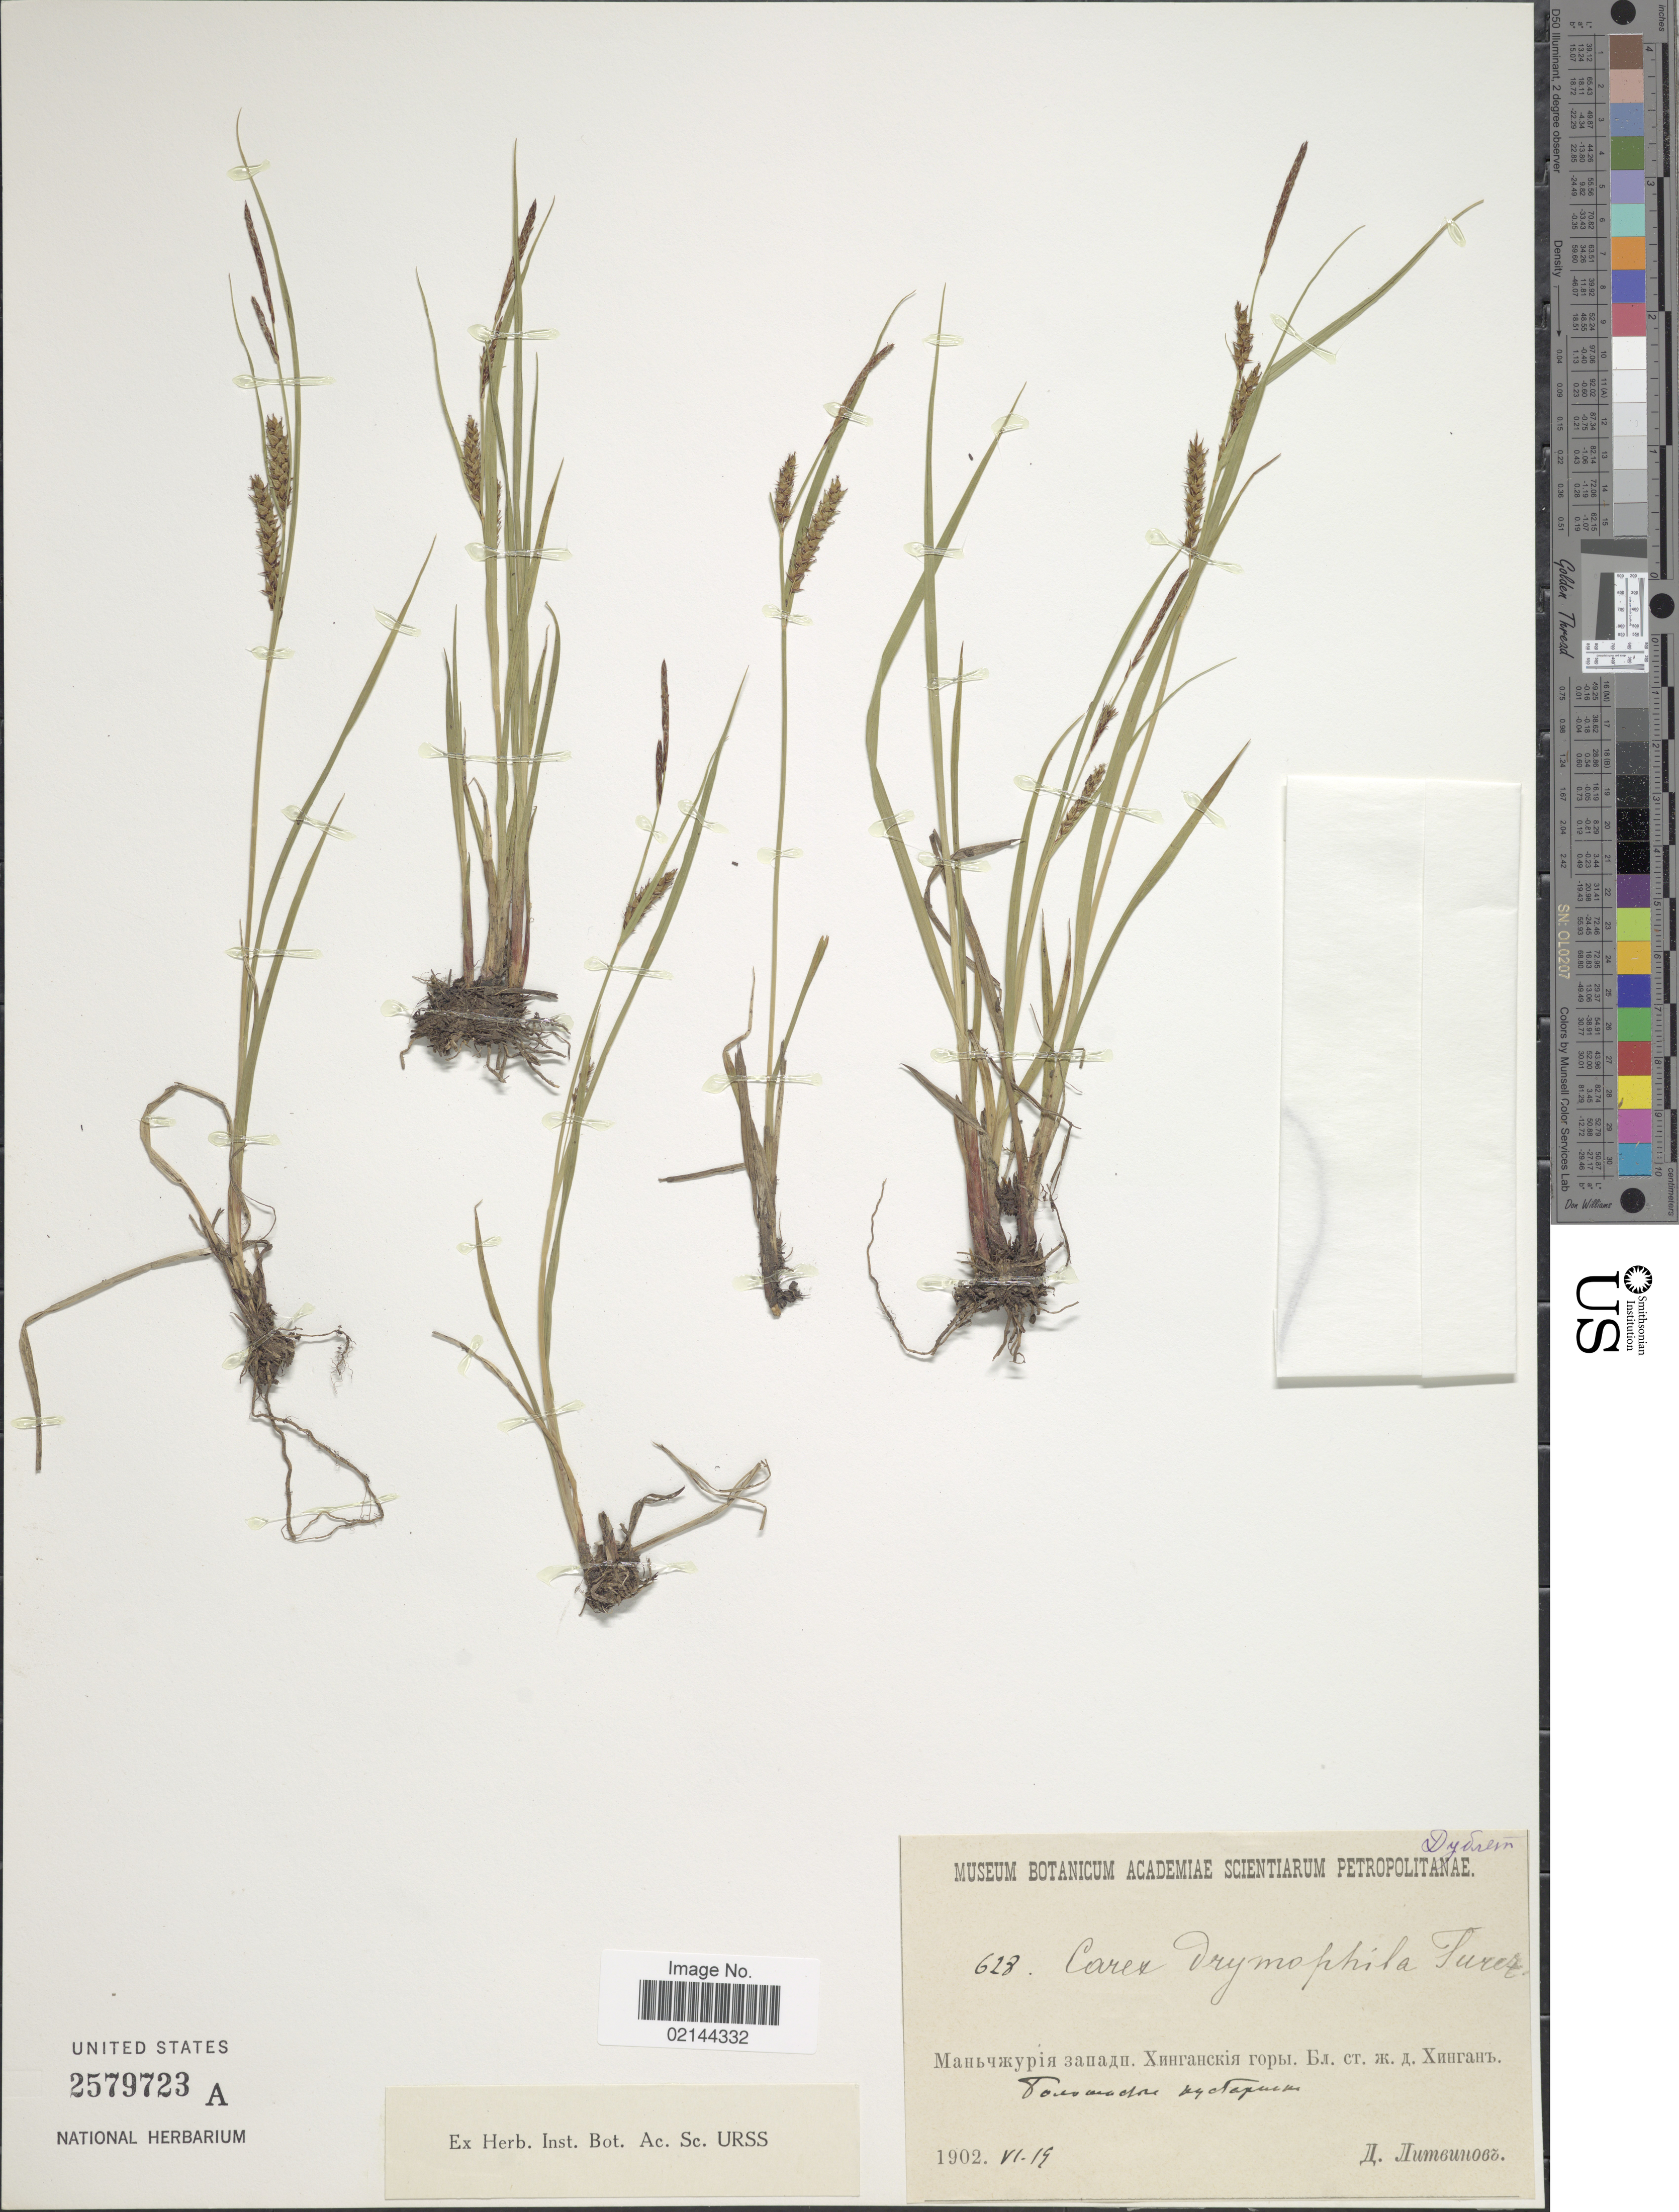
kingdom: Plantae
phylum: Tracheophyta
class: Liliopsida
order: Poales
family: Cyperaceae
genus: Carex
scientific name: Carex drymophila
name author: Turcz.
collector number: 628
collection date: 1902-06-19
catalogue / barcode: US 2579723A